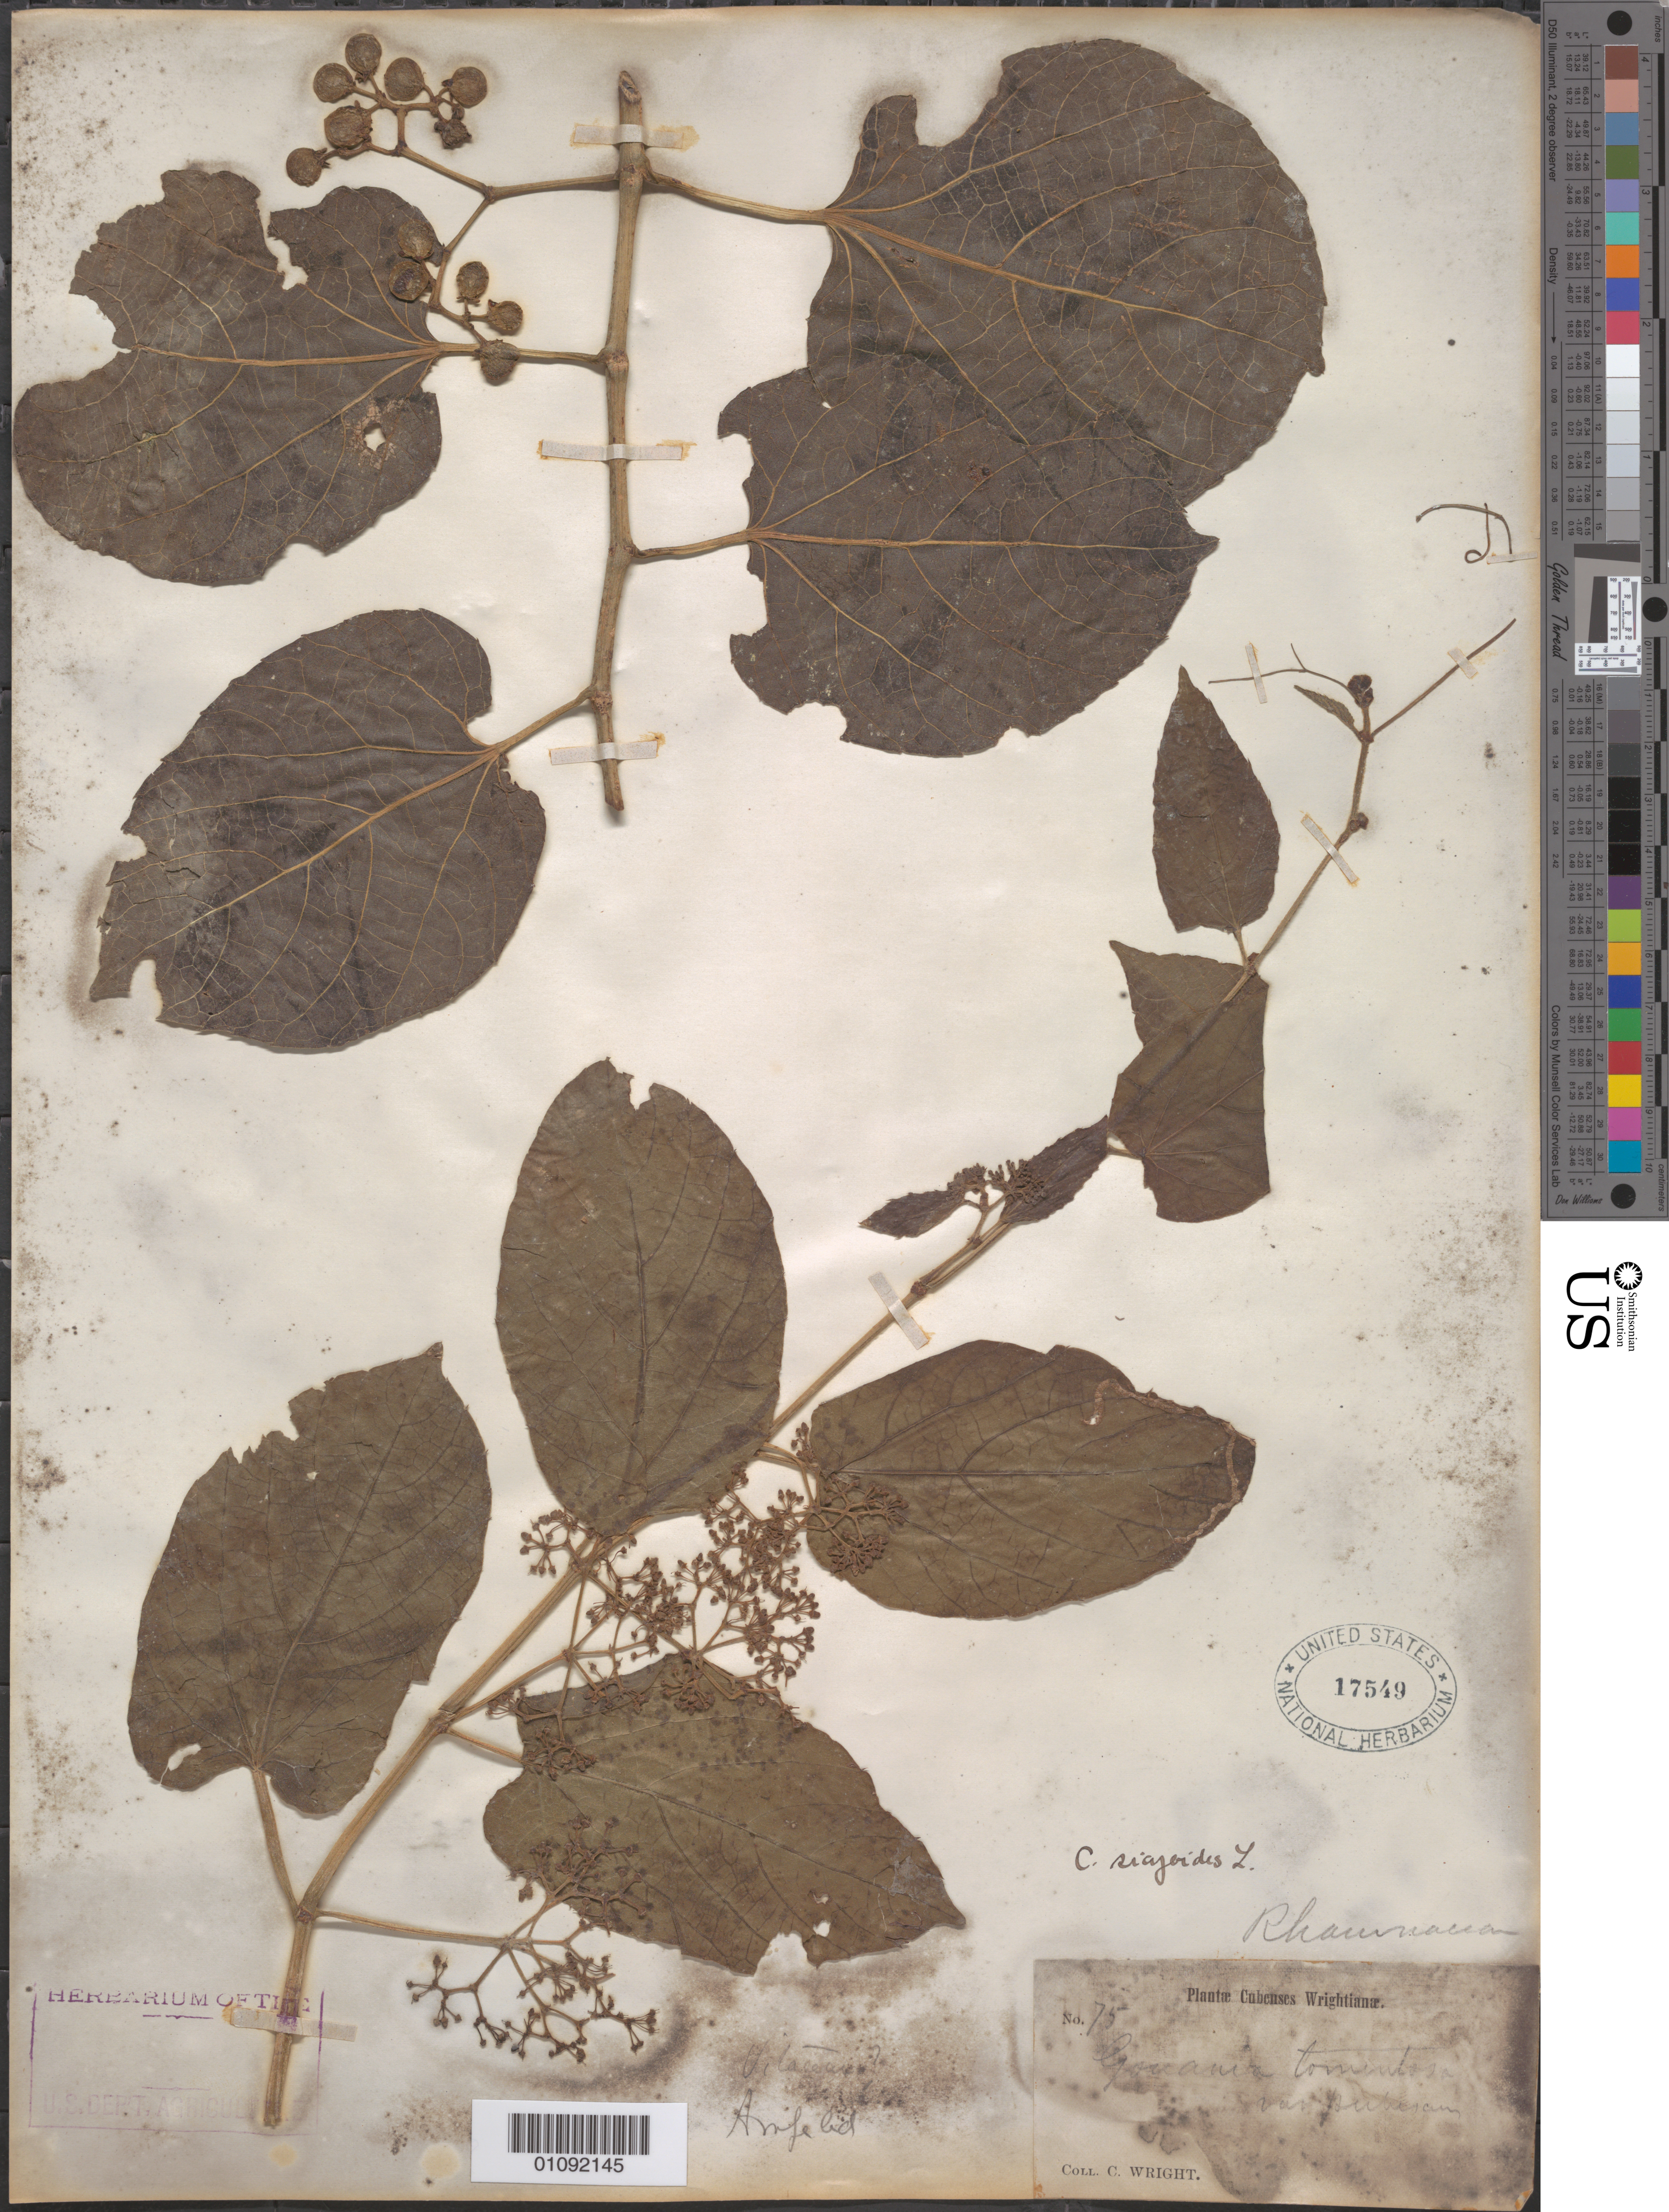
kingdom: Plantae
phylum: Tracheophyta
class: Magnoliopsida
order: Vitales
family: Vitaceae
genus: Cissus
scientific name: Cissus verticillata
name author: (L.) Nicolson & C.E. Jarvis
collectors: C. Wright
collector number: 75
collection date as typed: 1800 to 1899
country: Cuba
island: Cuba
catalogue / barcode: US 17549